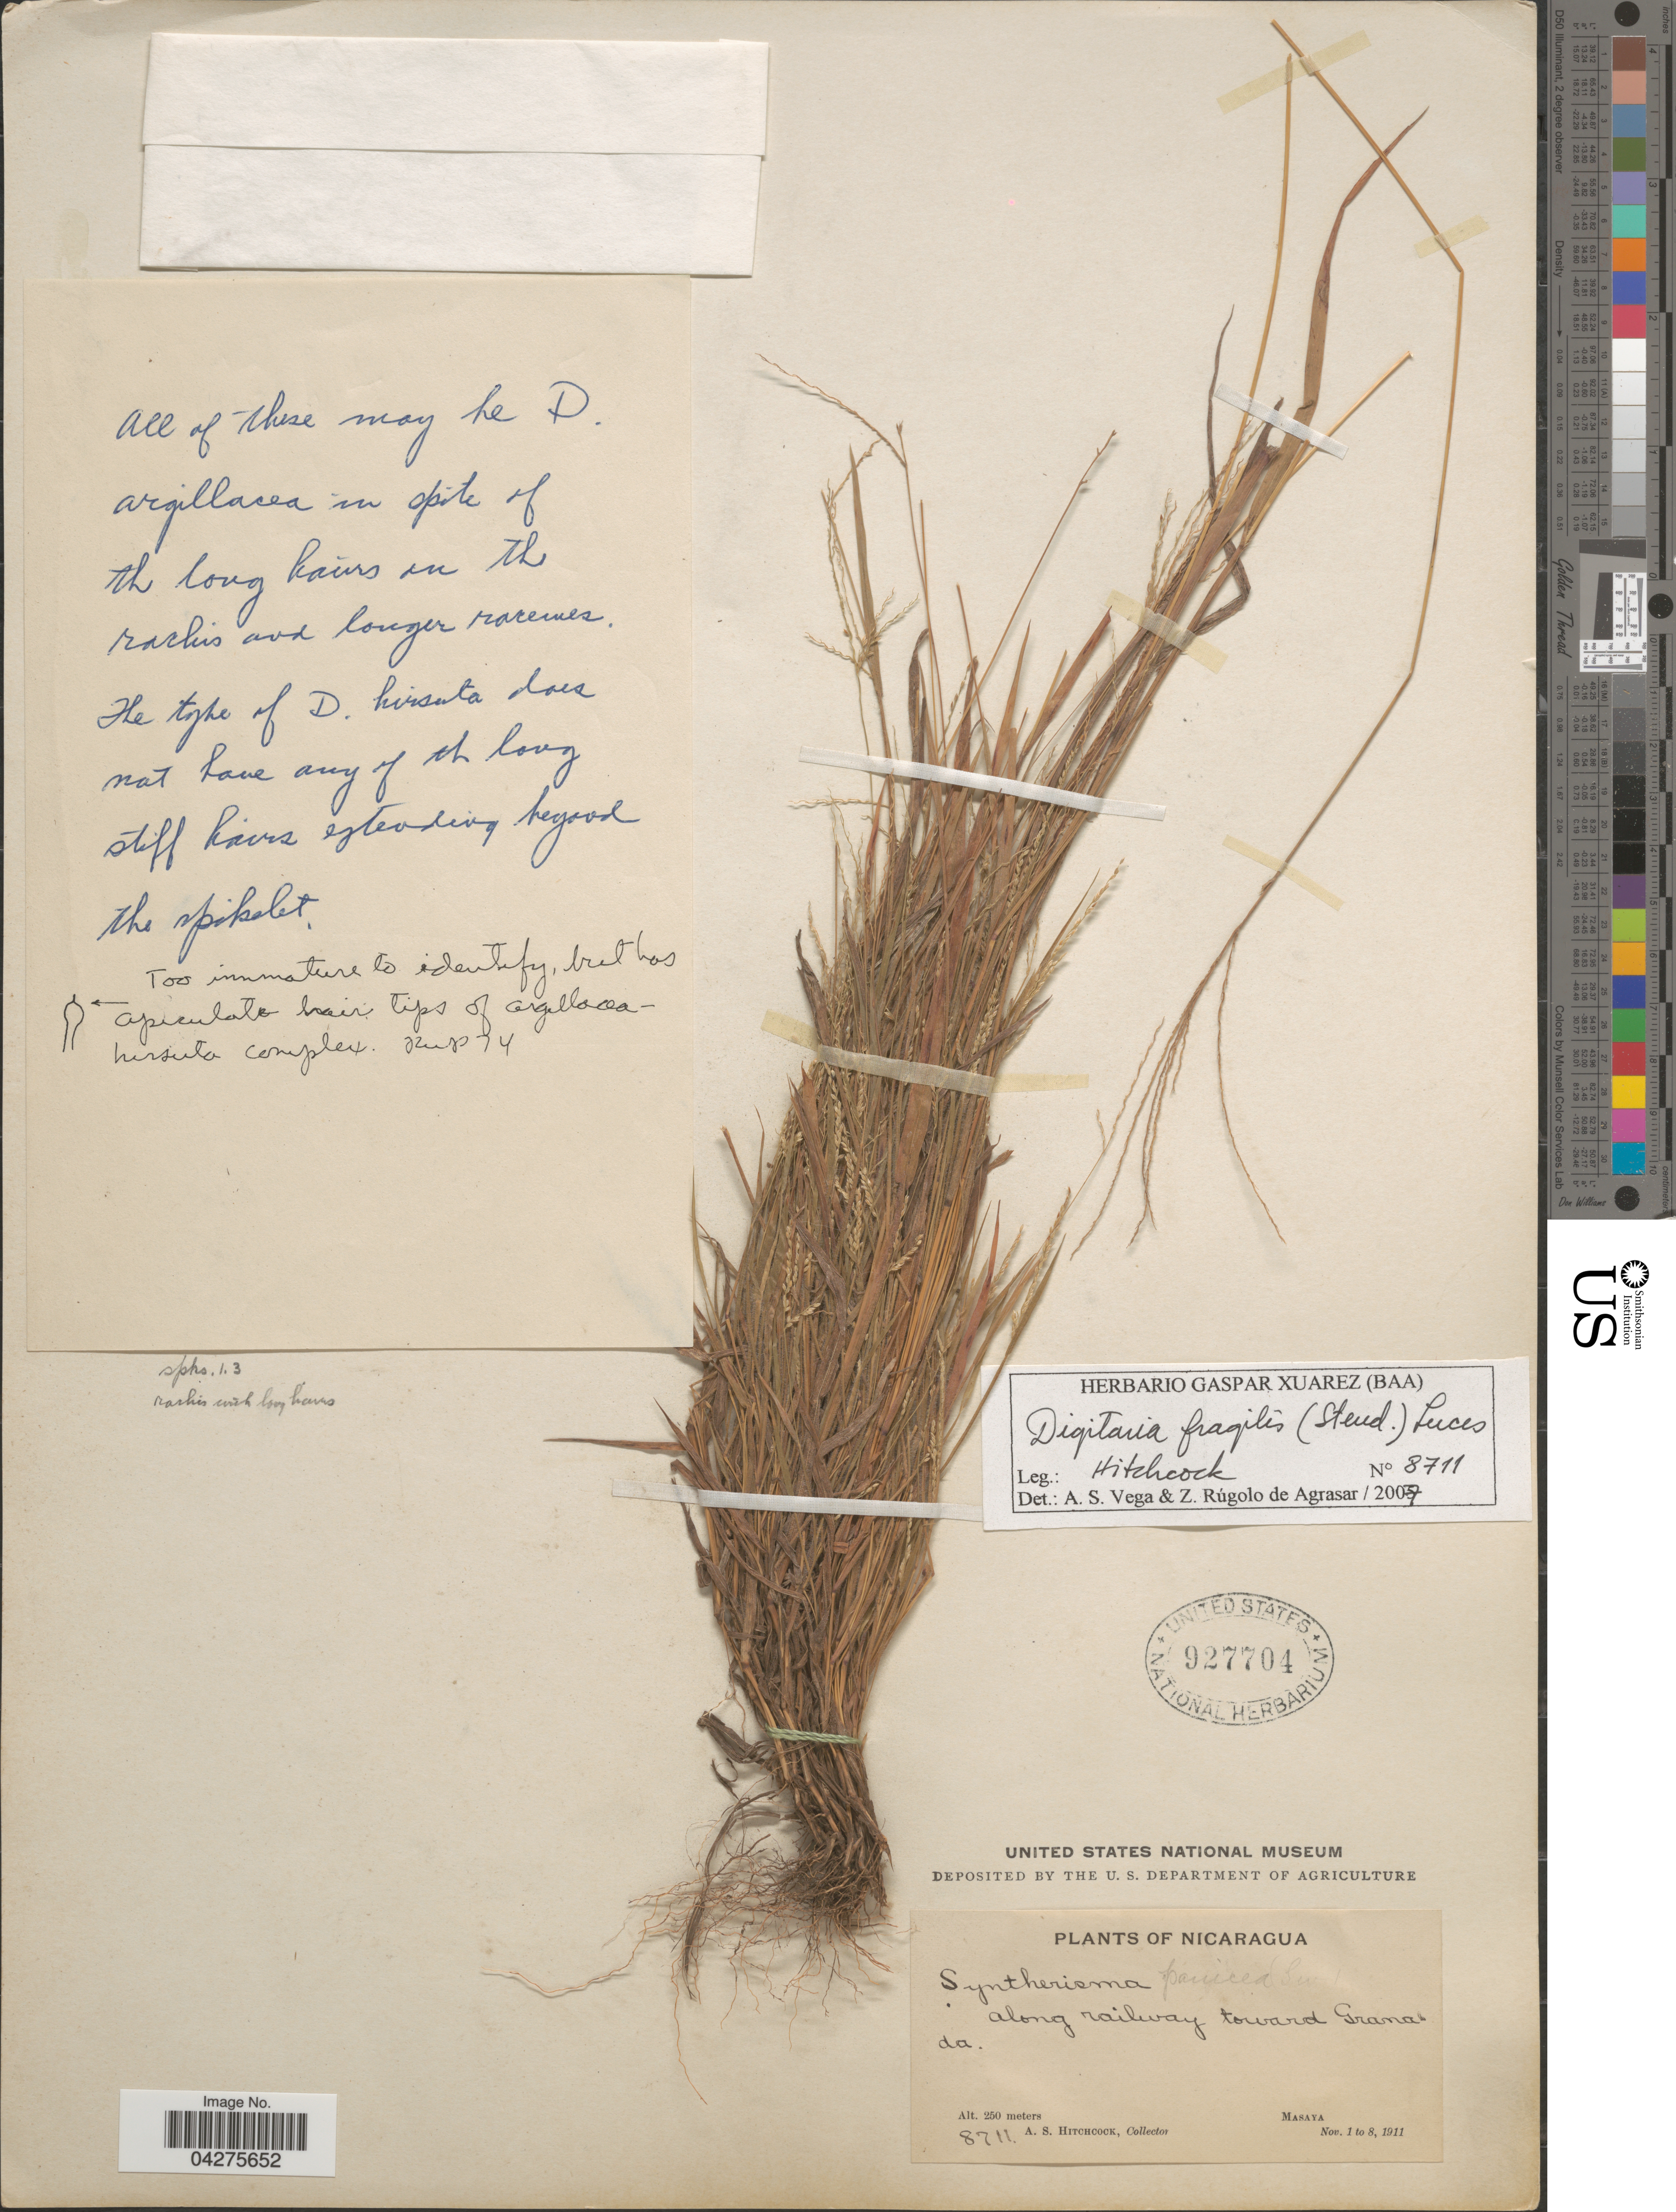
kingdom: Plantae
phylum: Tracheophyta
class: Liliopsida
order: Poales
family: Poaceae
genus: Digitaria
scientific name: Digitaria fragilis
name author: (Steud.) Luces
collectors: A. S. Hitchcock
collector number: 8711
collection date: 1911-11-01/1911-11-08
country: Nicaragua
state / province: Masaya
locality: Along railway toward Granada.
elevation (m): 250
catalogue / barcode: US 927704